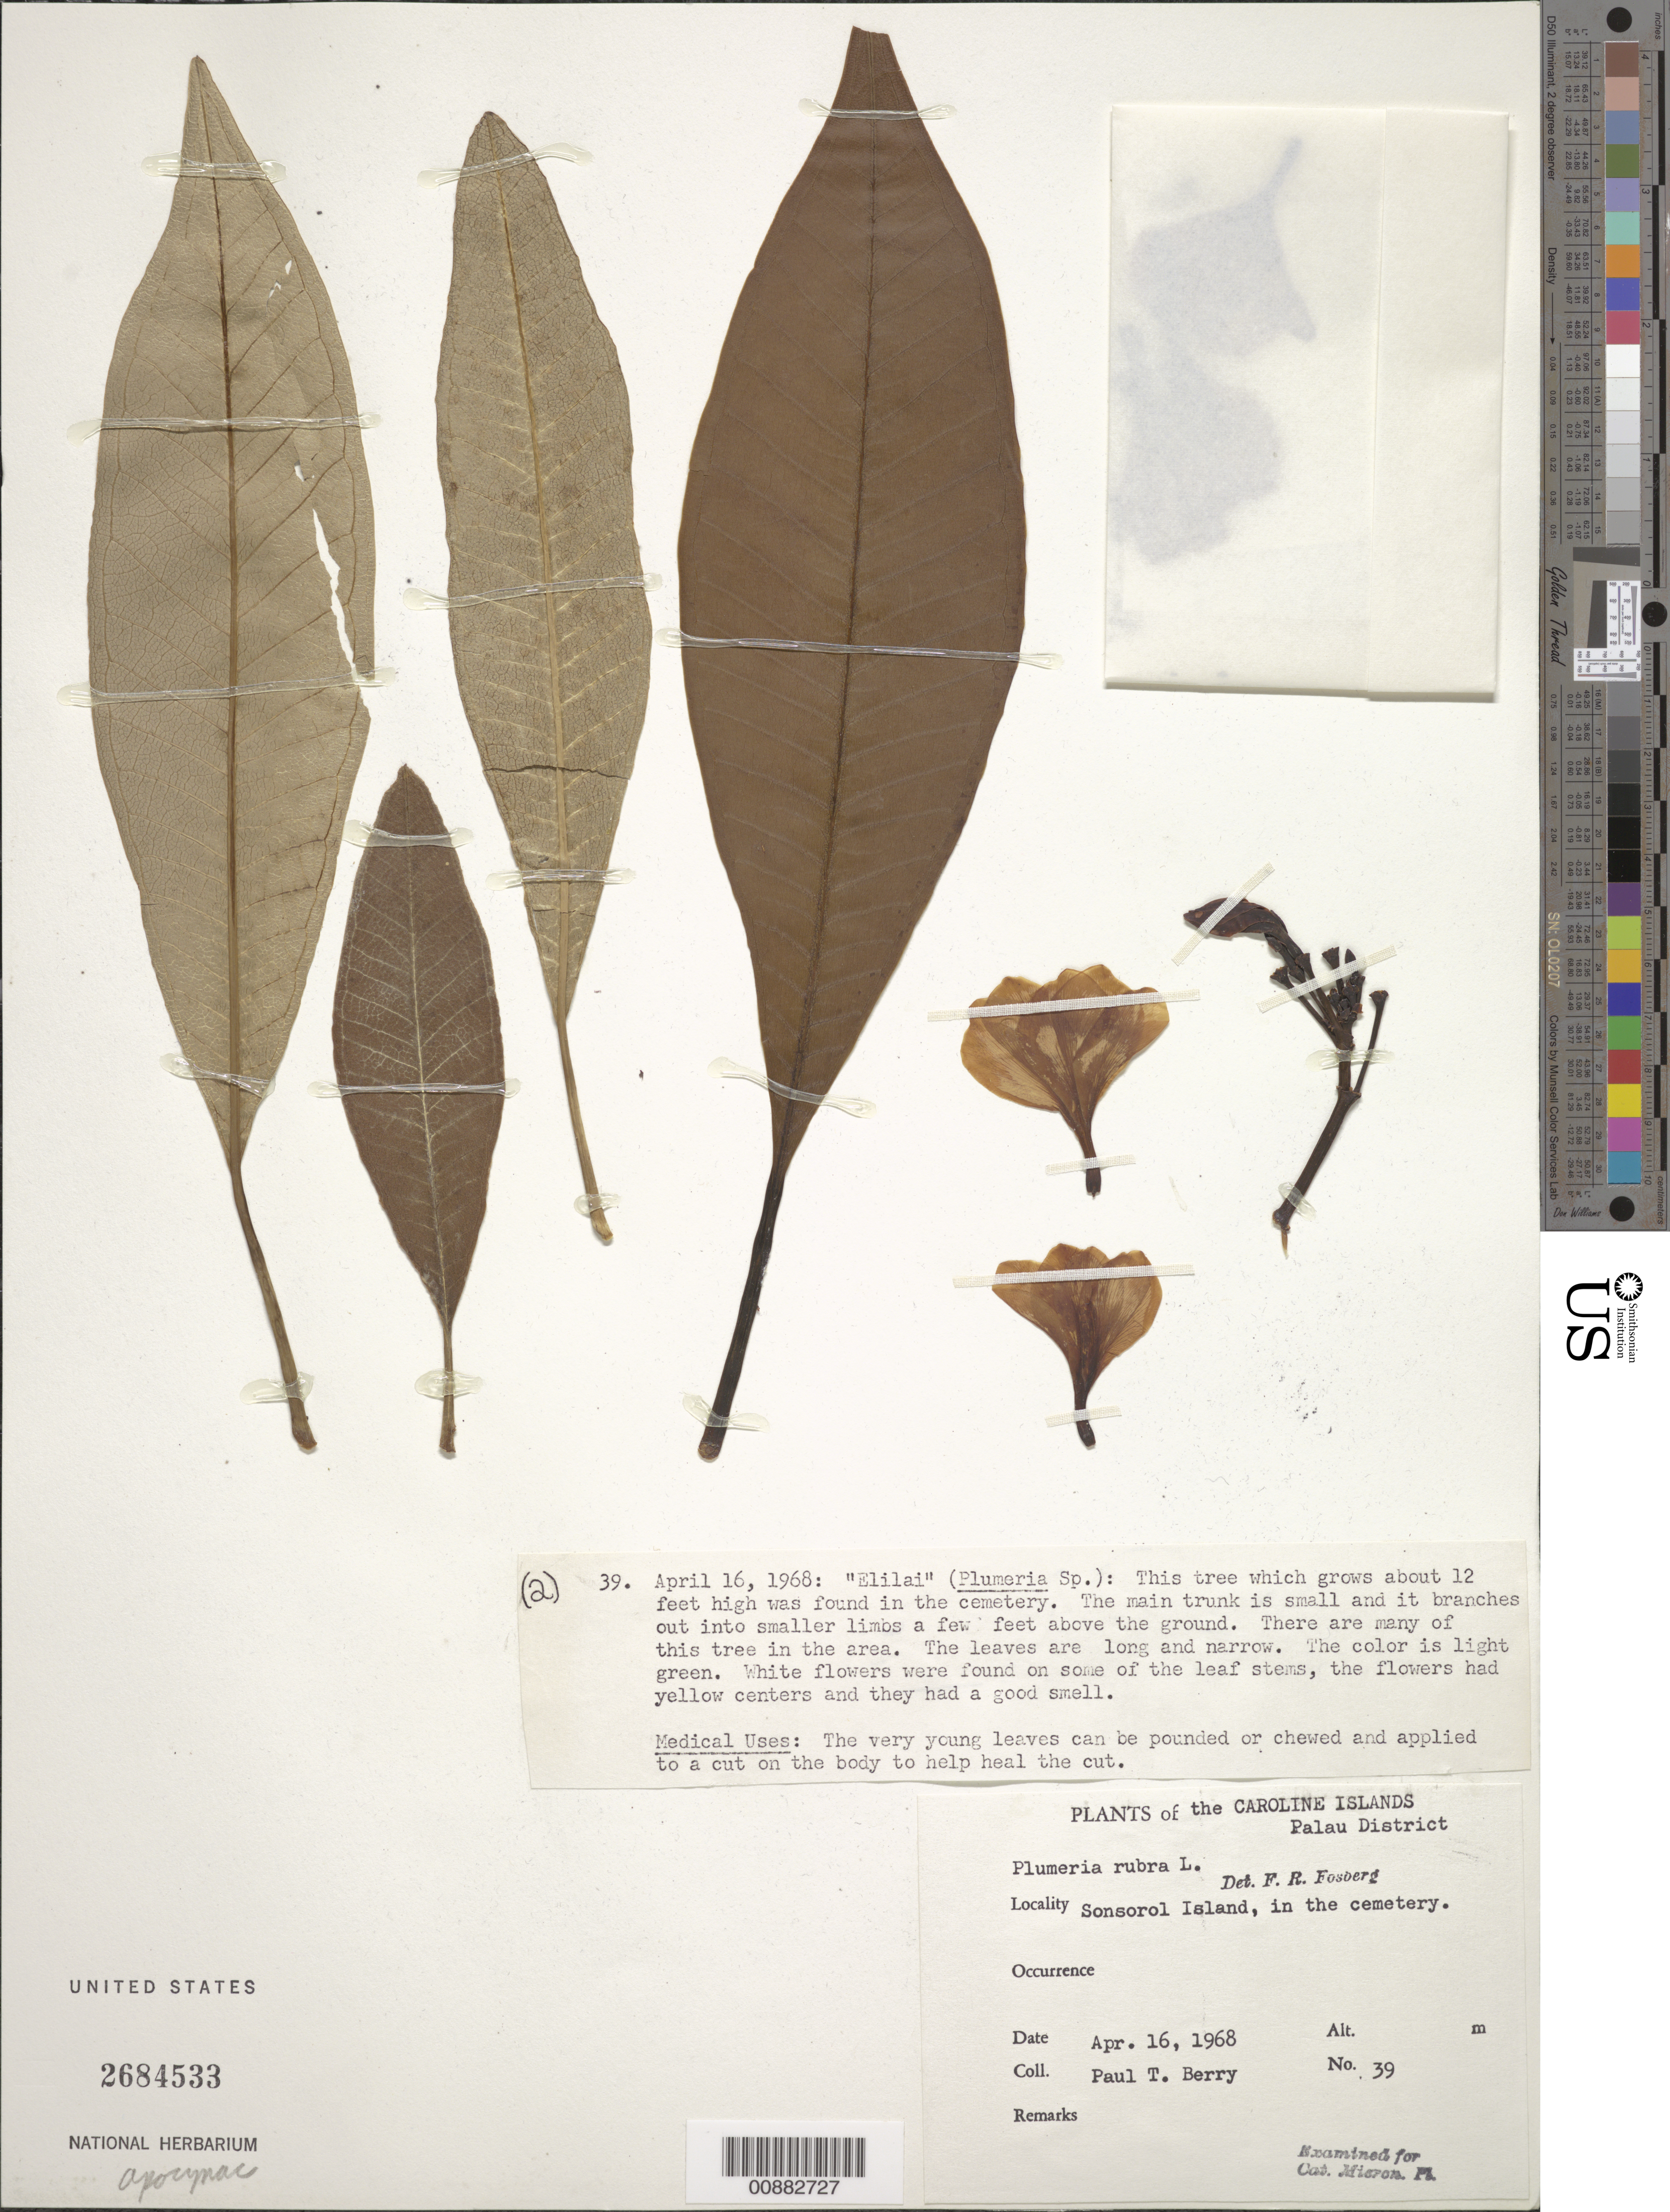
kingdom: Plantae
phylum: Tracheophyta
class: Magnoliopsida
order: Gentianales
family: Apocynaceae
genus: Plumeria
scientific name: Plumeria rubra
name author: L.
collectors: P. T. Berry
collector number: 39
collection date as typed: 16 Apr 1968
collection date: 1968-04-16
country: Palau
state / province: Sonsorol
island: Sonsorol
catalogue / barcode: US 2684533